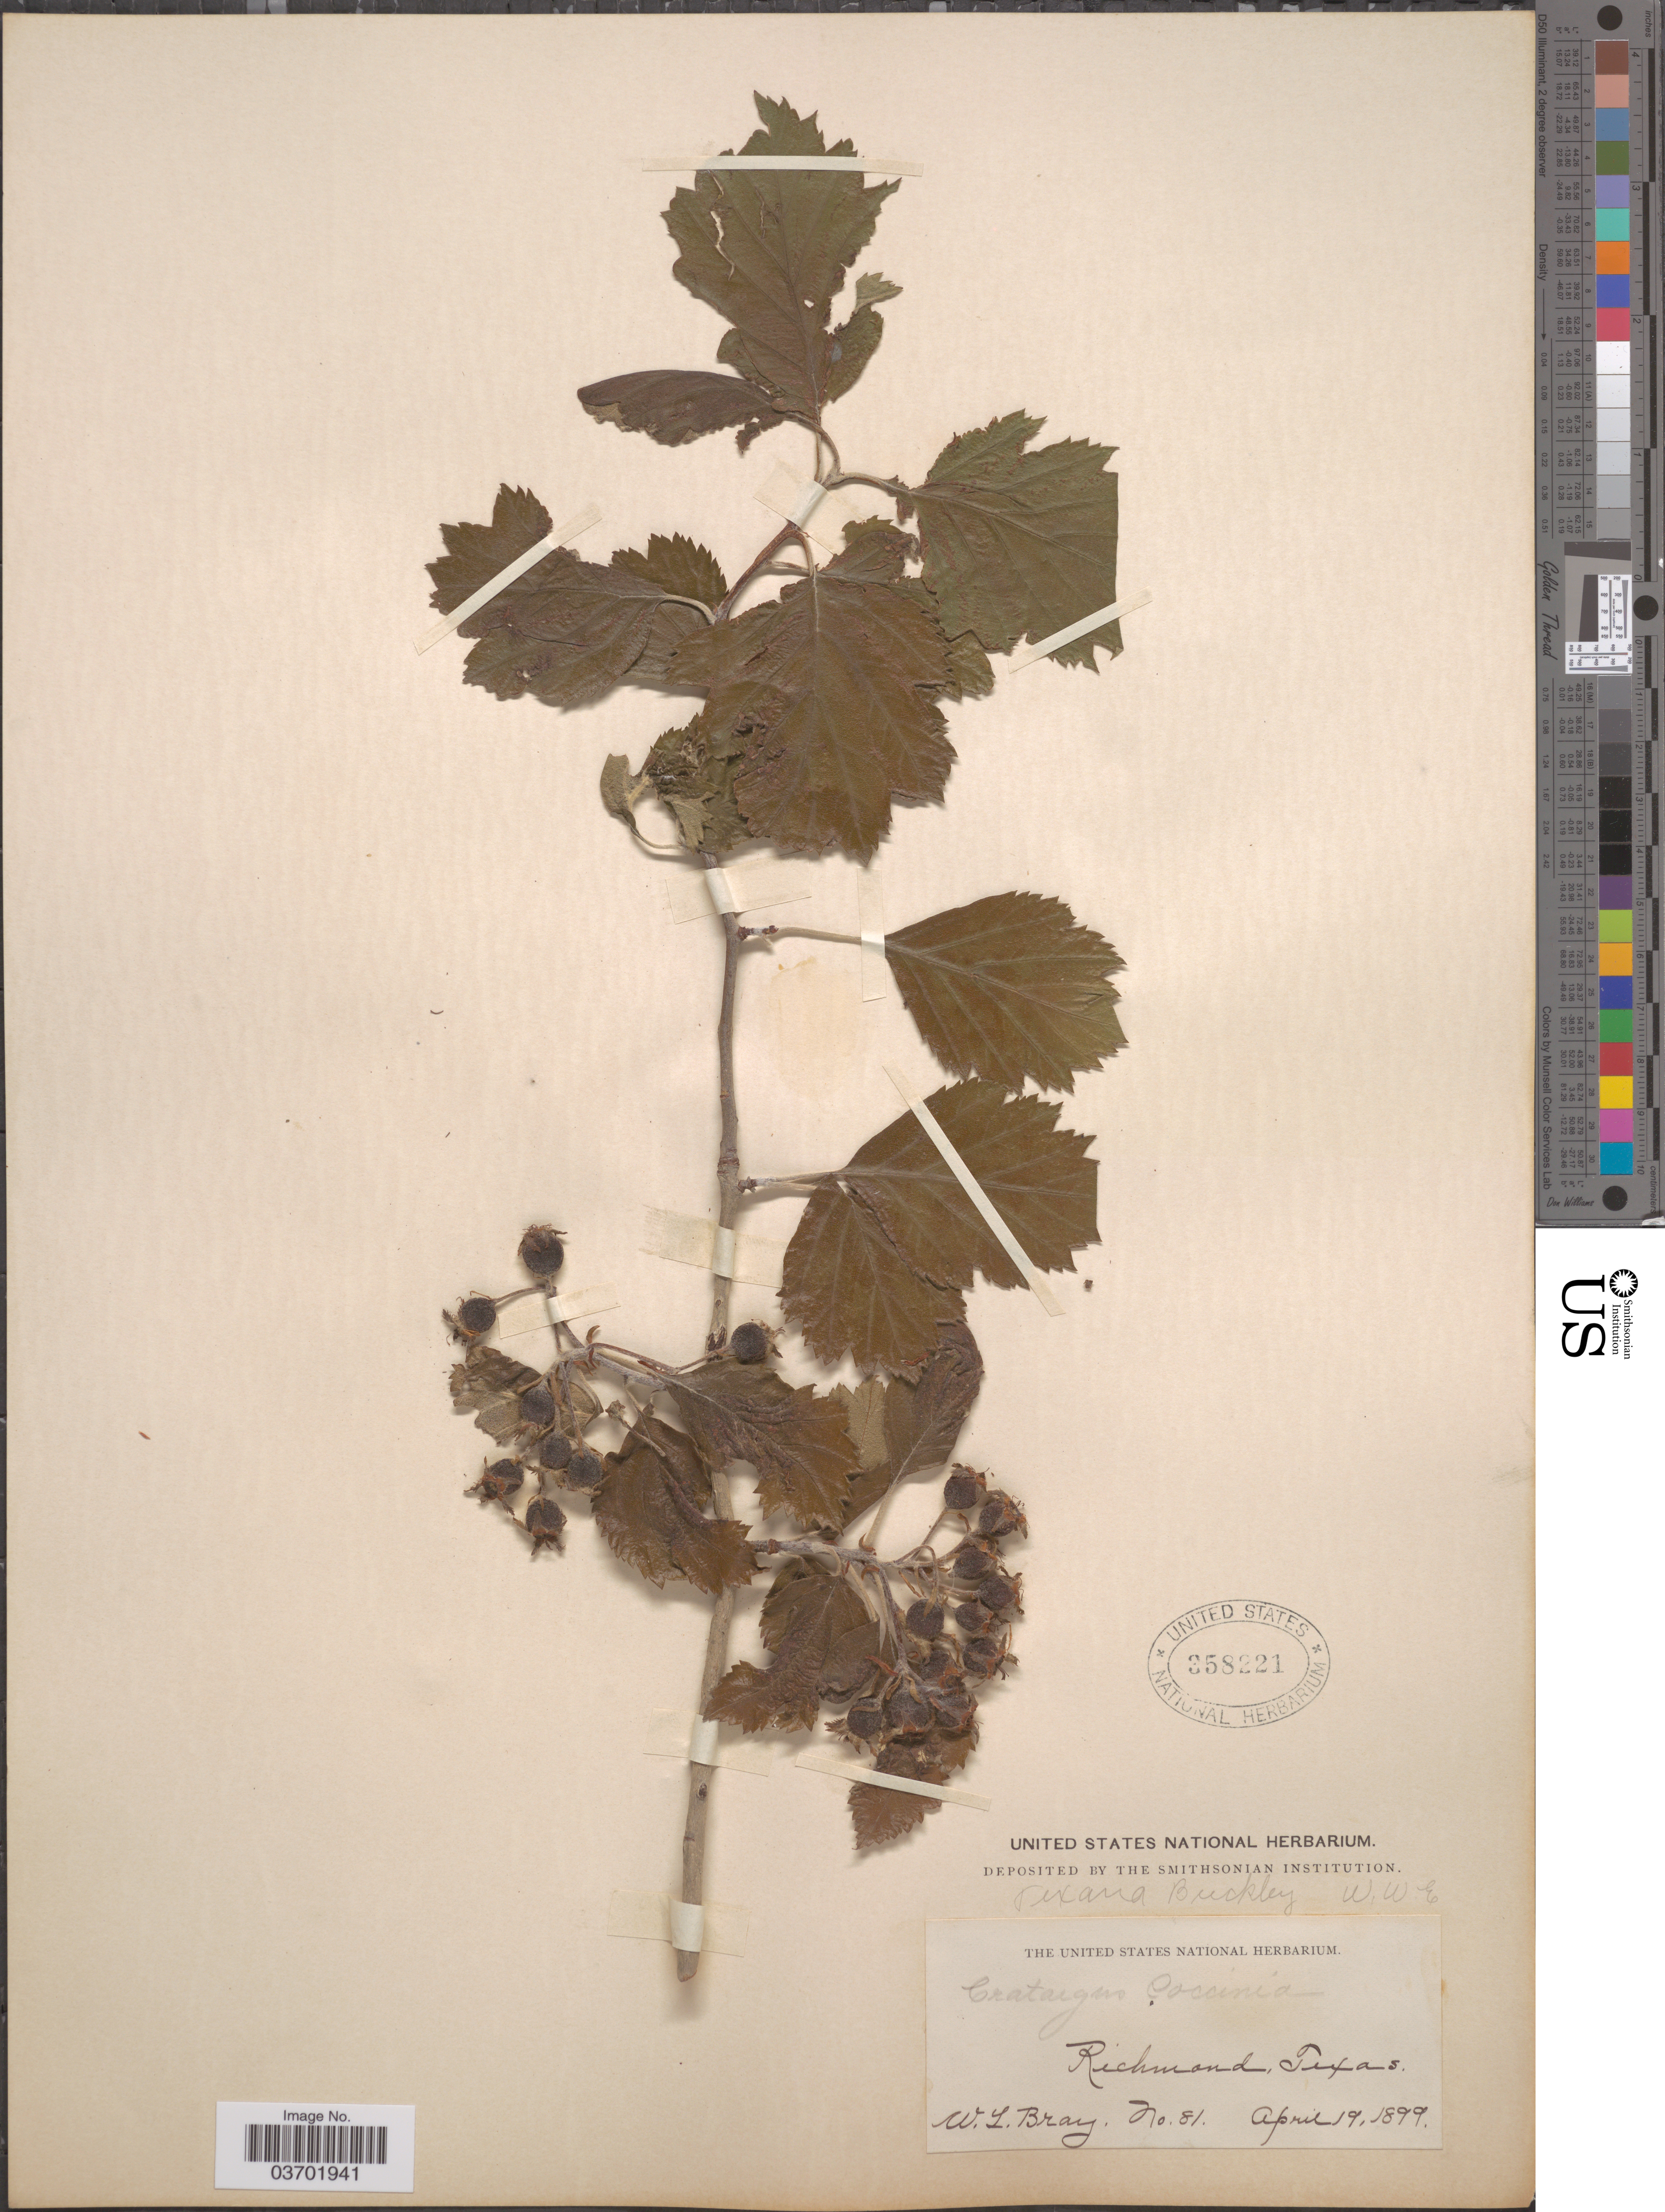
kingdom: Plantae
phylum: Tracheophyta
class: Magnoliopsida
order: Rosales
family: Rosaceae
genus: Crataegus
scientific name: Crataegus texana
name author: Buckley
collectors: W. L. Bray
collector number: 81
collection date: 1899-04-19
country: United States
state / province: Texas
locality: Richmond.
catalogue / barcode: US 358221